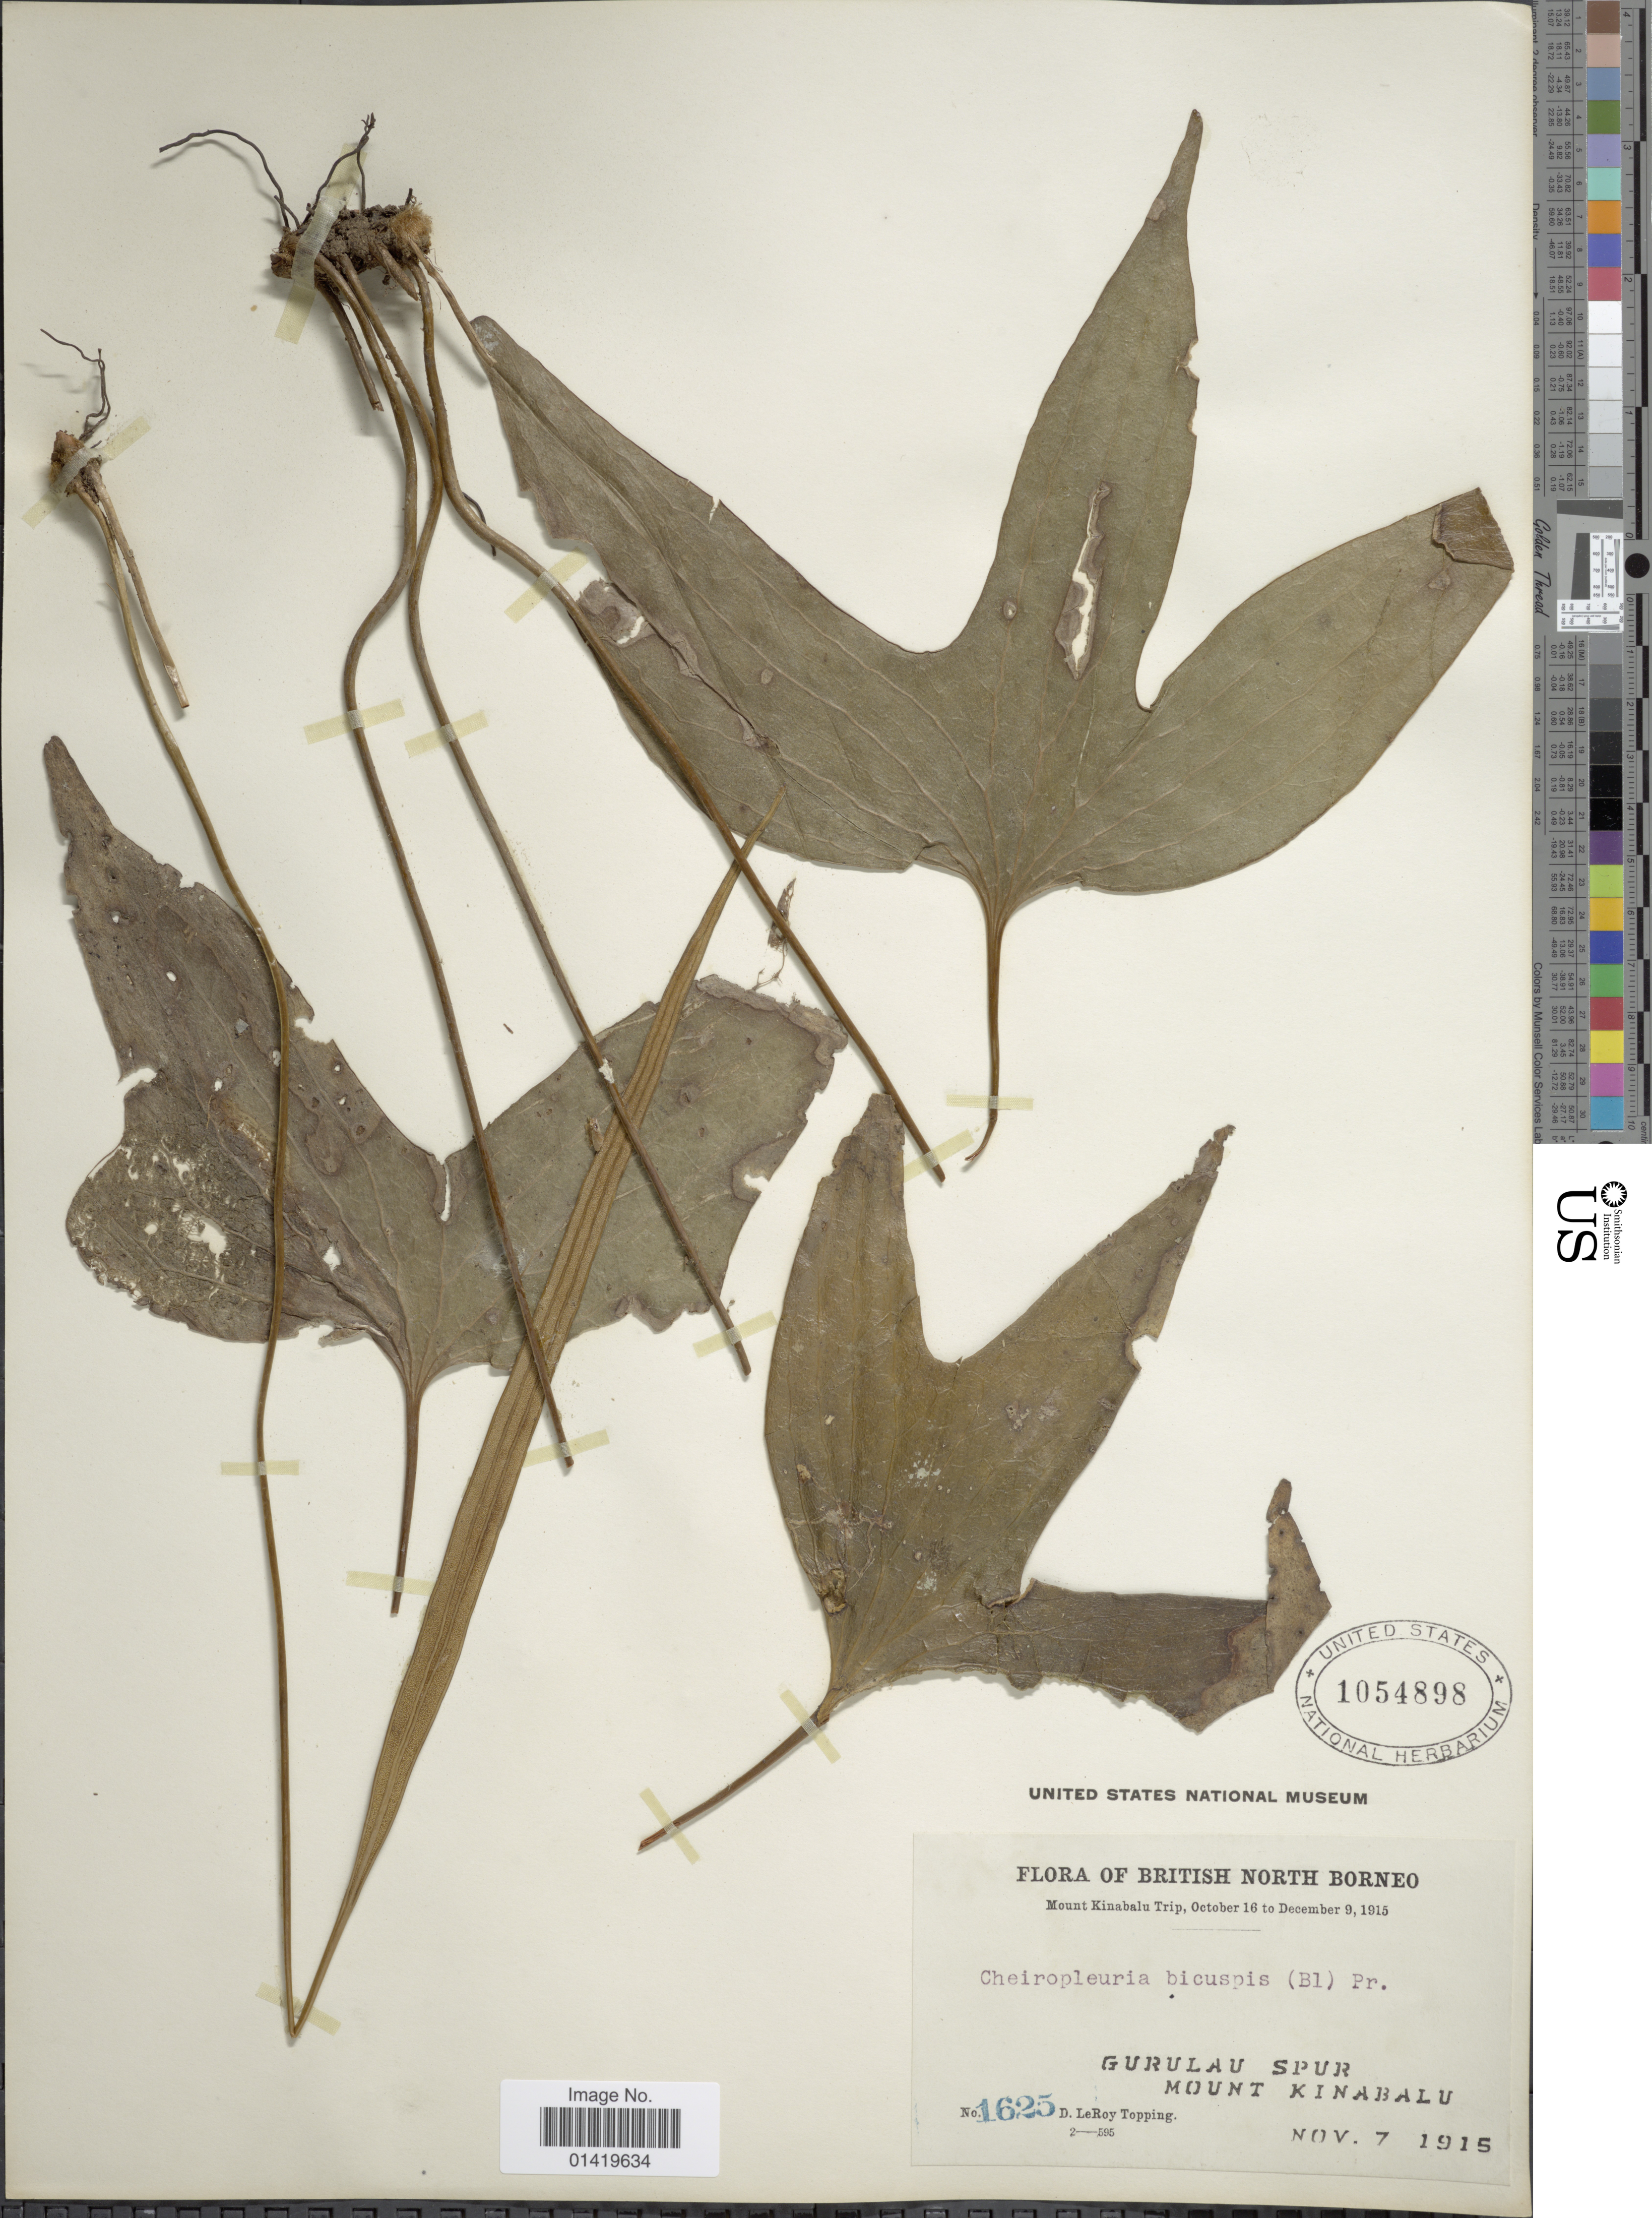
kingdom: Plantae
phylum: Tracheophyta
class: Polypodiopsida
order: Gleicheniales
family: Dipteridaceae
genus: Cheiropleuria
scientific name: Cheiropleuria bicuspis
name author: (Blume) C. Presl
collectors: D. L. Topping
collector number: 1625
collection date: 1915-11-07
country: Malaysia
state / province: Sabah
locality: Brotish North Borneo. Mount Kinabalu. Guru Spur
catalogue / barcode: US 1054898